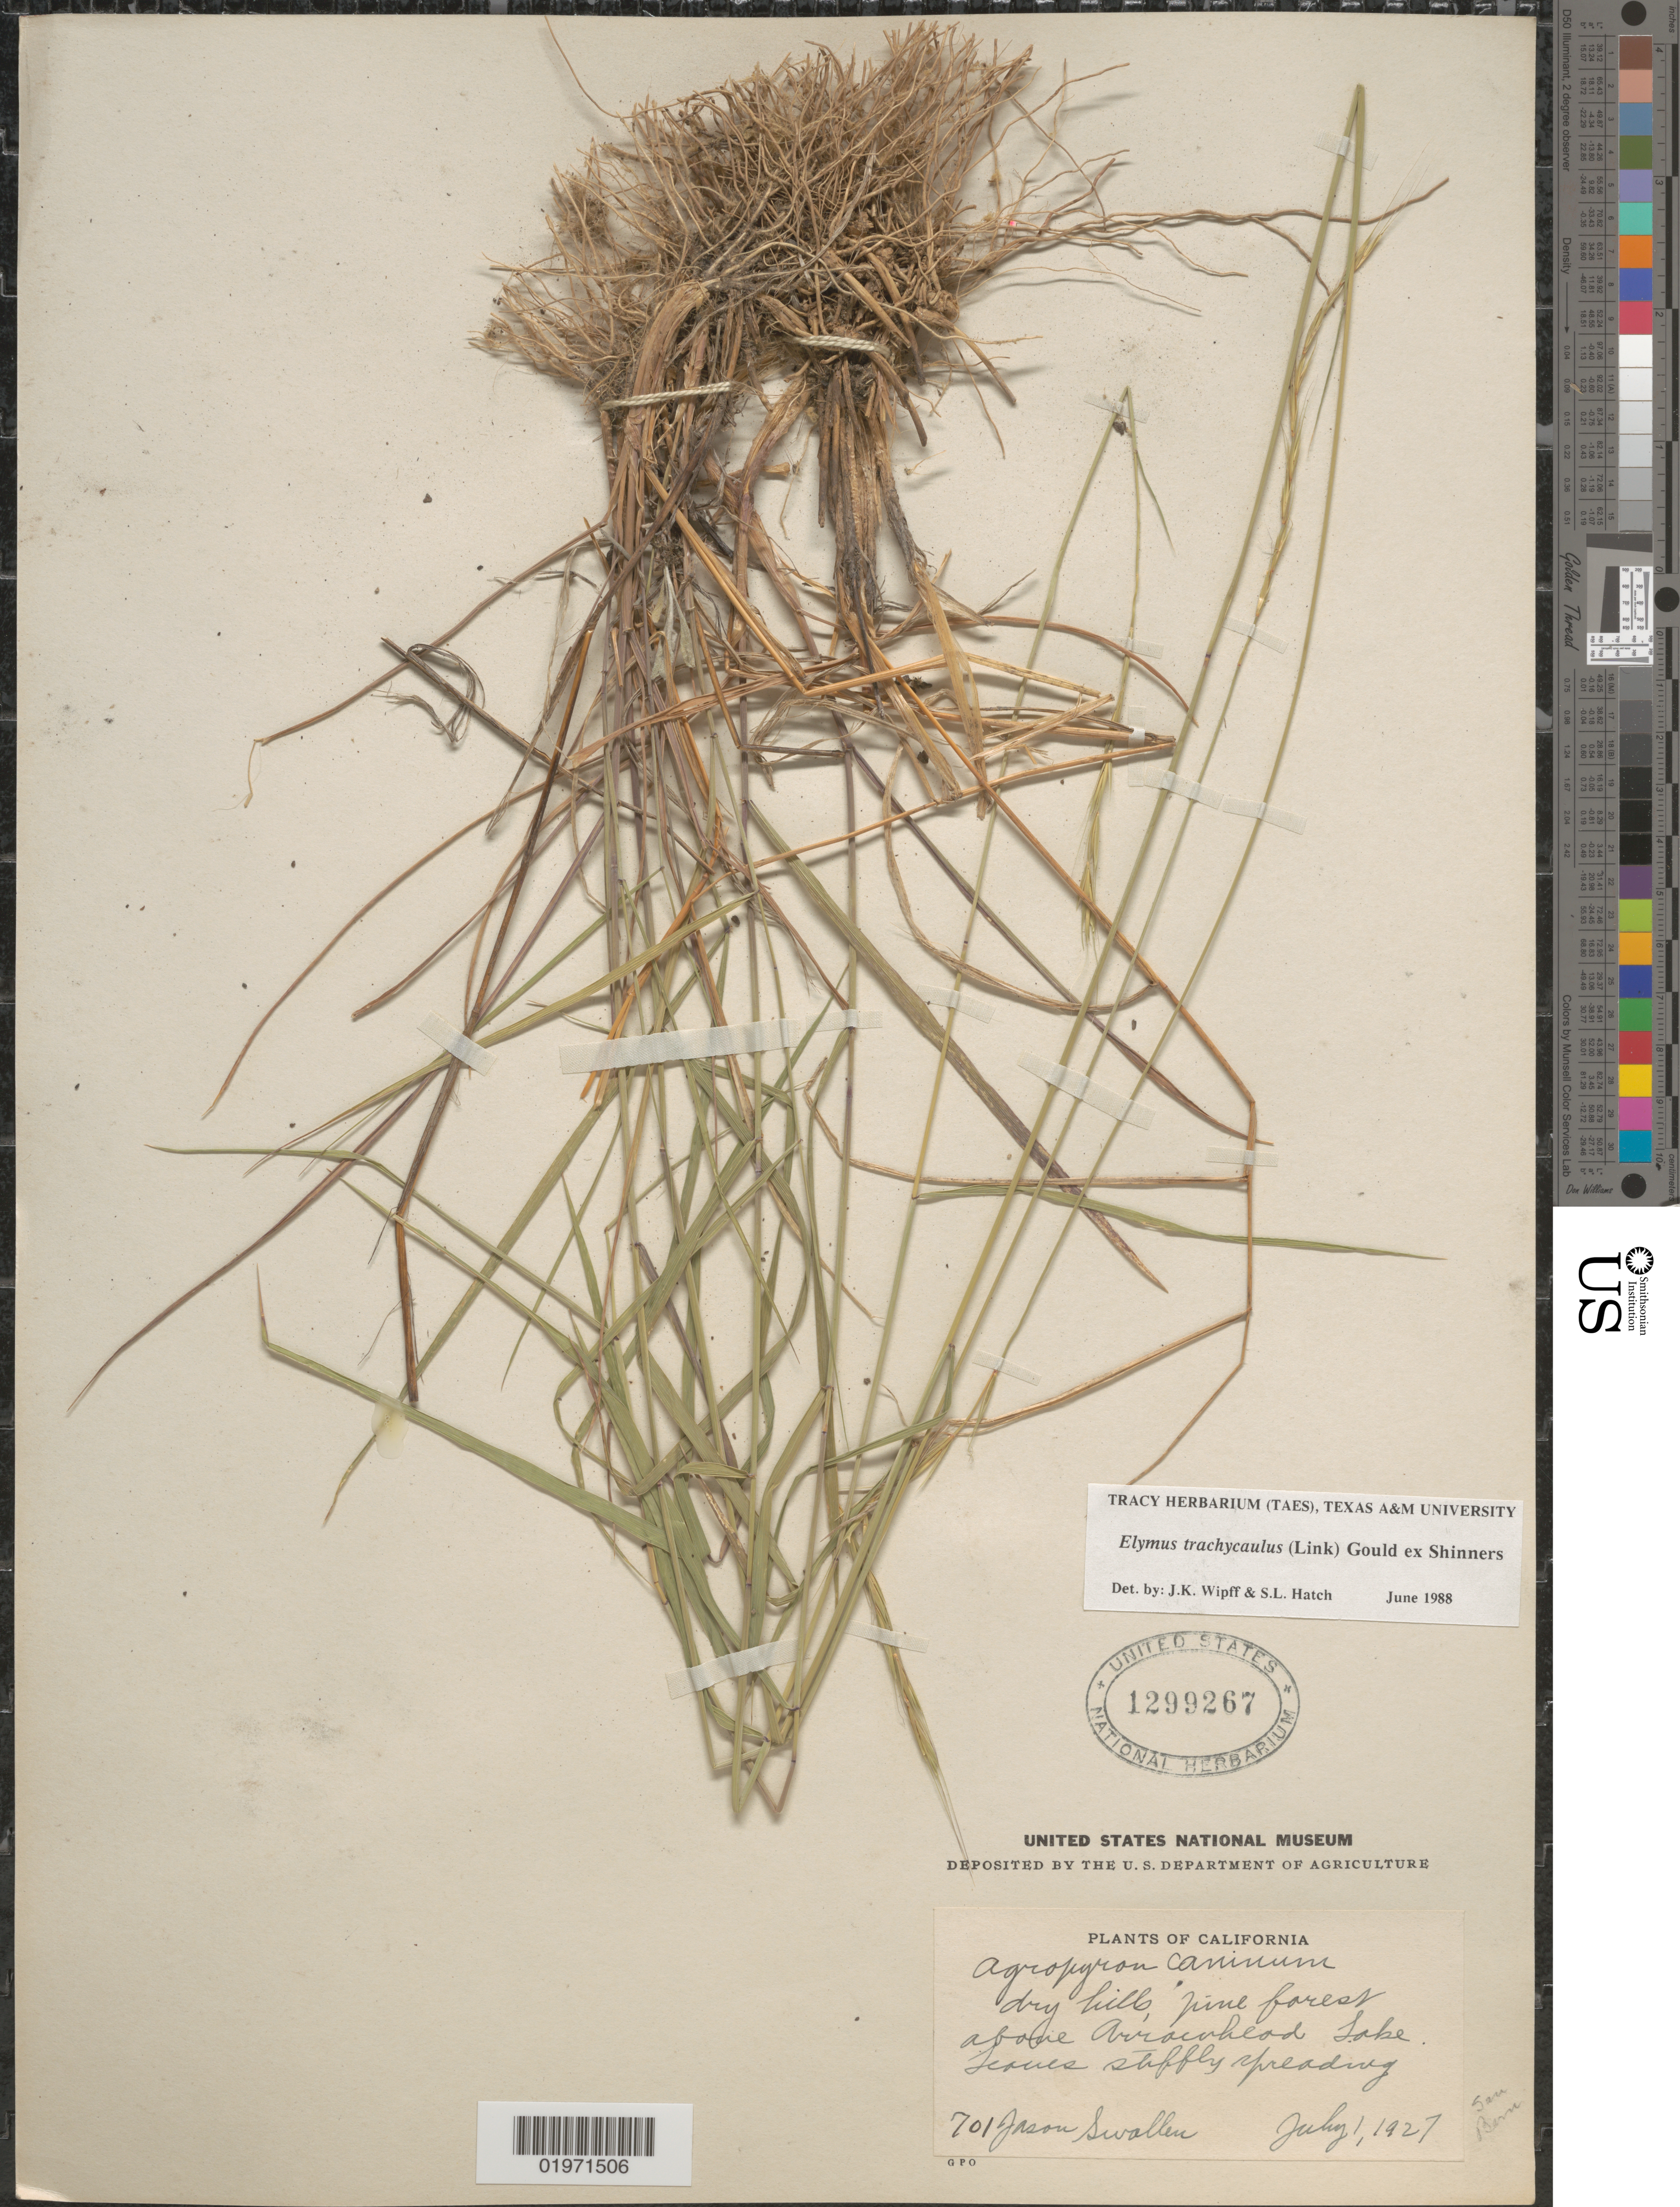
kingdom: Plantae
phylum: Tracheophyta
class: Liliopsida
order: Poales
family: Poaceae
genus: Elymus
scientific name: Elymus trachycaulus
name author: (Link) Gould ex Shinners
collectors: J. R. Swallen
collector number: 701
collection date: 1927-07-01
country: United States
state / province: California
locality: Above Arrowhead Lake.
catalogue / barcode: US 1299267